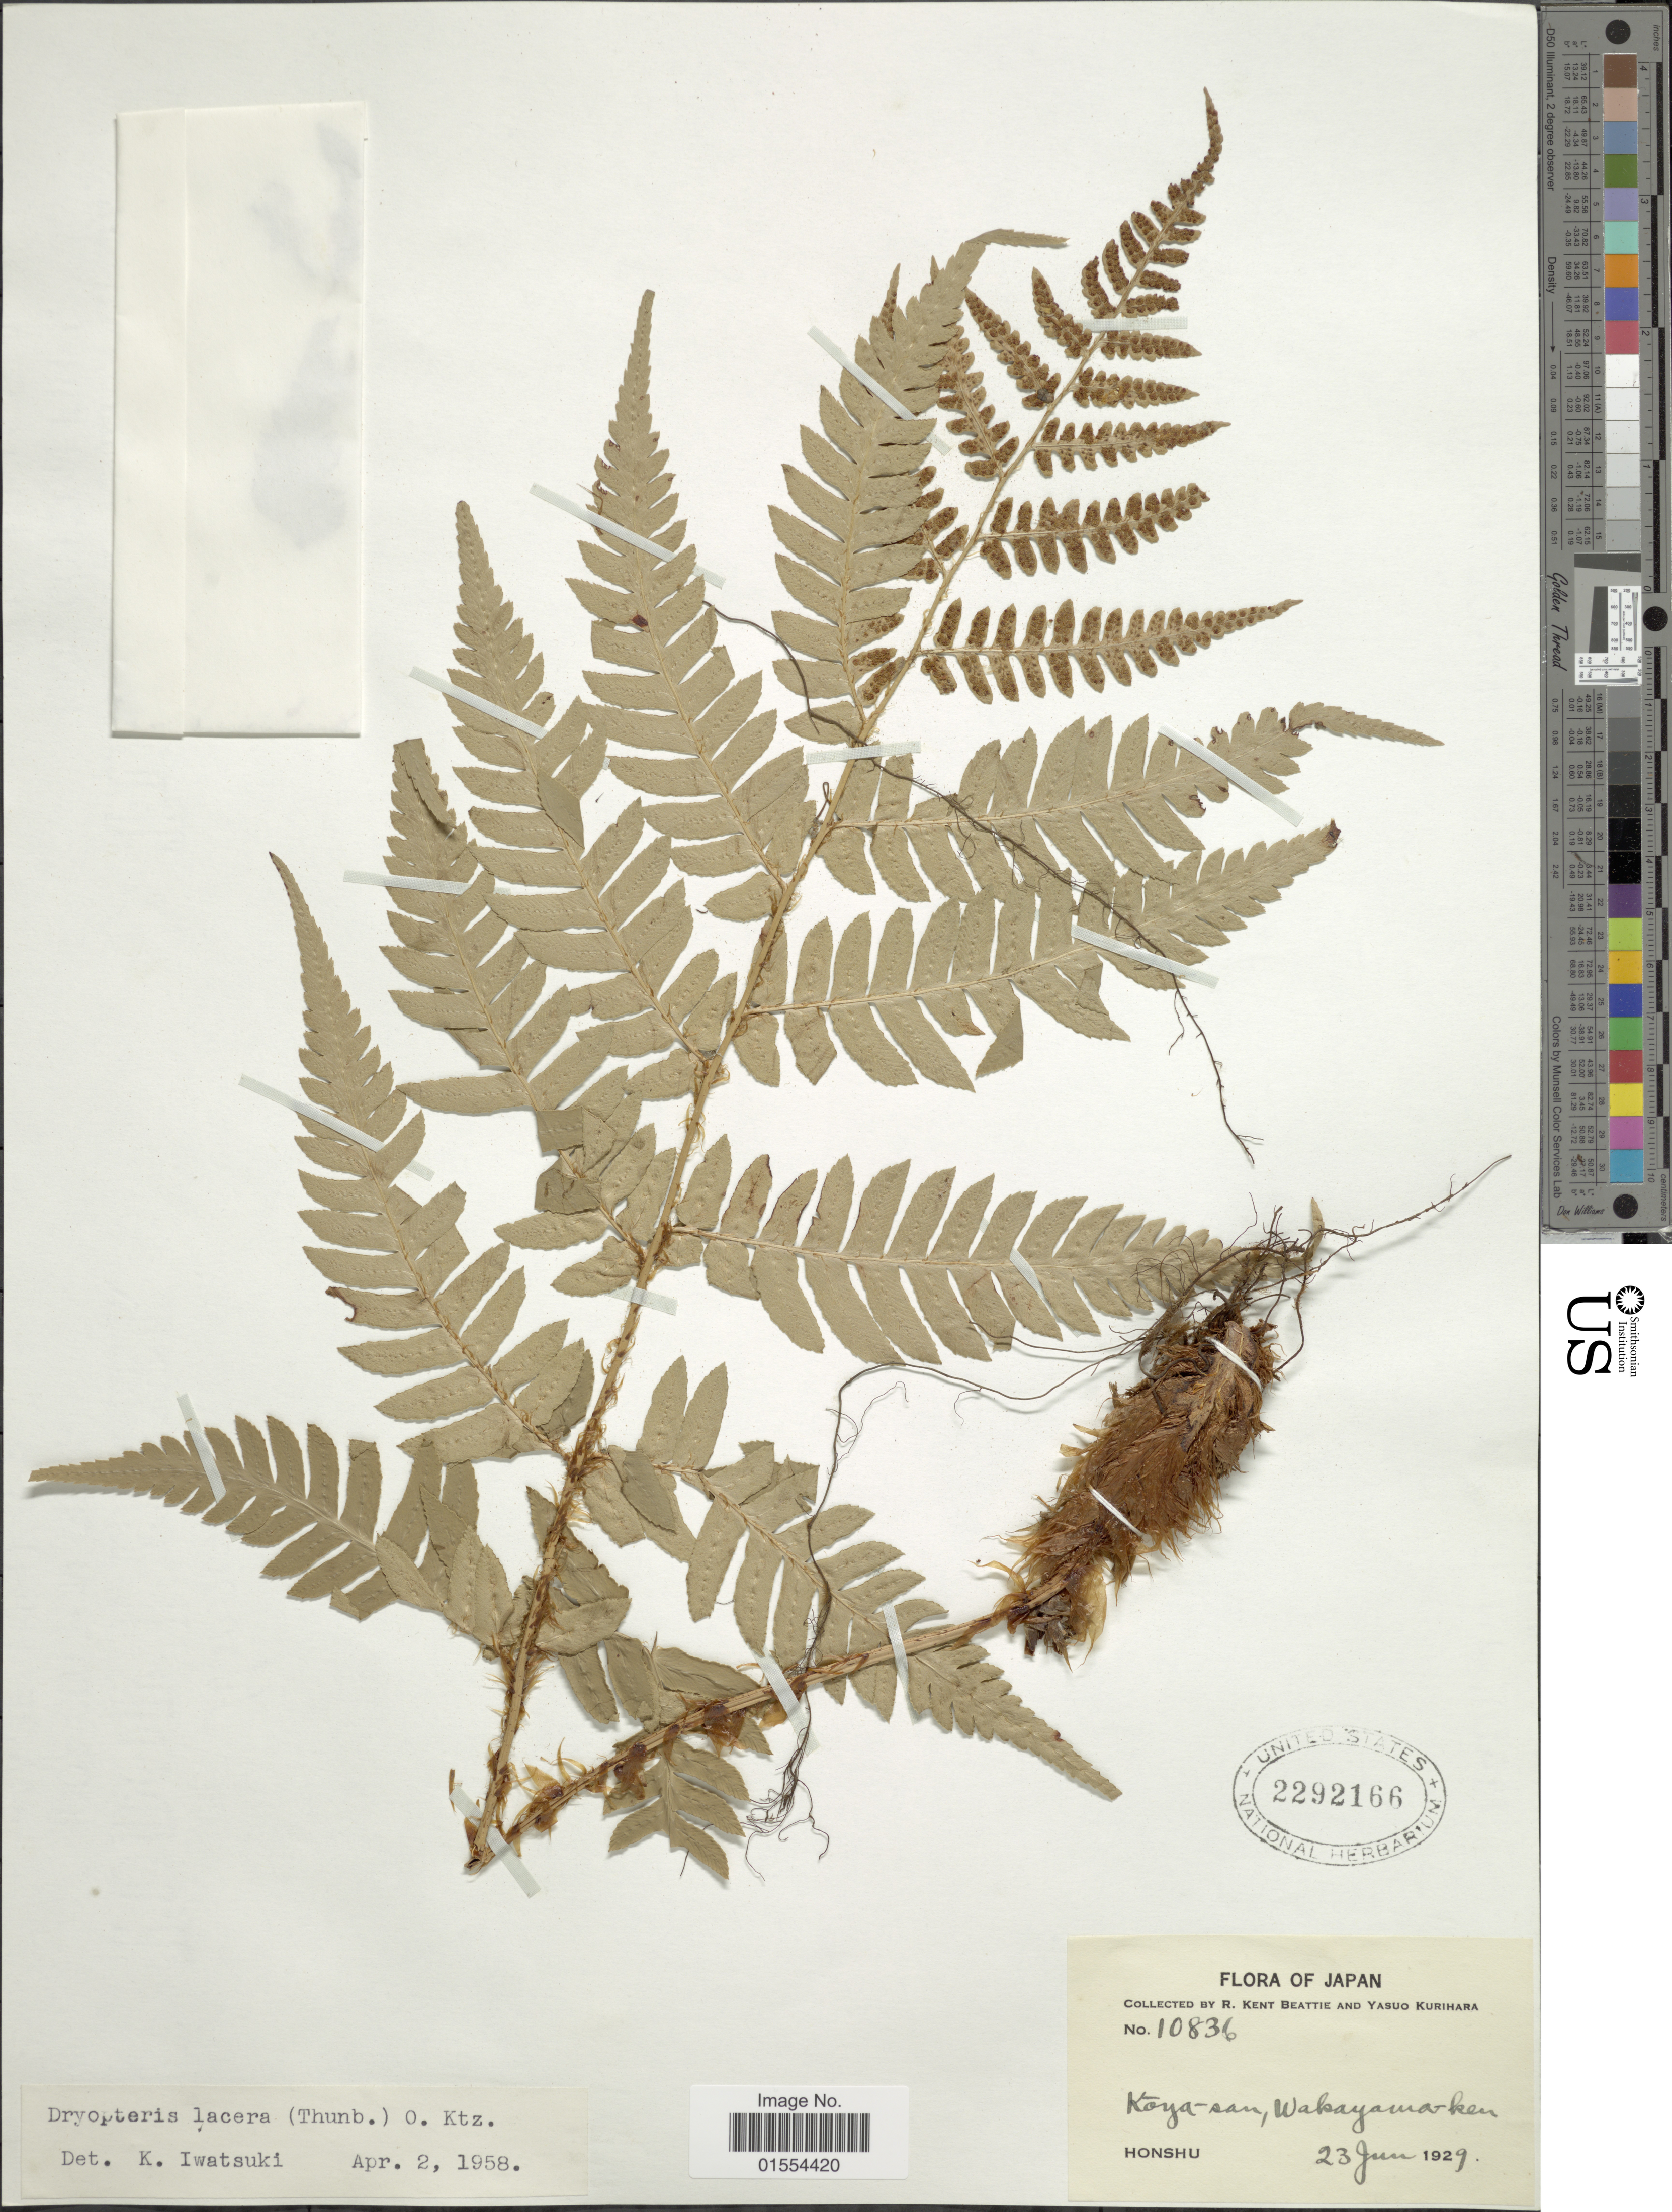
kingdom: Plantae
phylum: Tracheophyta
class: Polypodiopsida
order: Polypodiales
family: Dryopteridaceae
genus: Dryopteris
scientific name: Dryopteris lacera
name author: (Thunb.) Kuntze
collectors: R. K. Beattie & Y. Kurihara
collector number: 10836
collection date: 1929-06-23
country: Japan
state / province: Wakayama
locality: Japan, Koya-san, Wakayama-ken.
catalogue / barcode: US 2292166